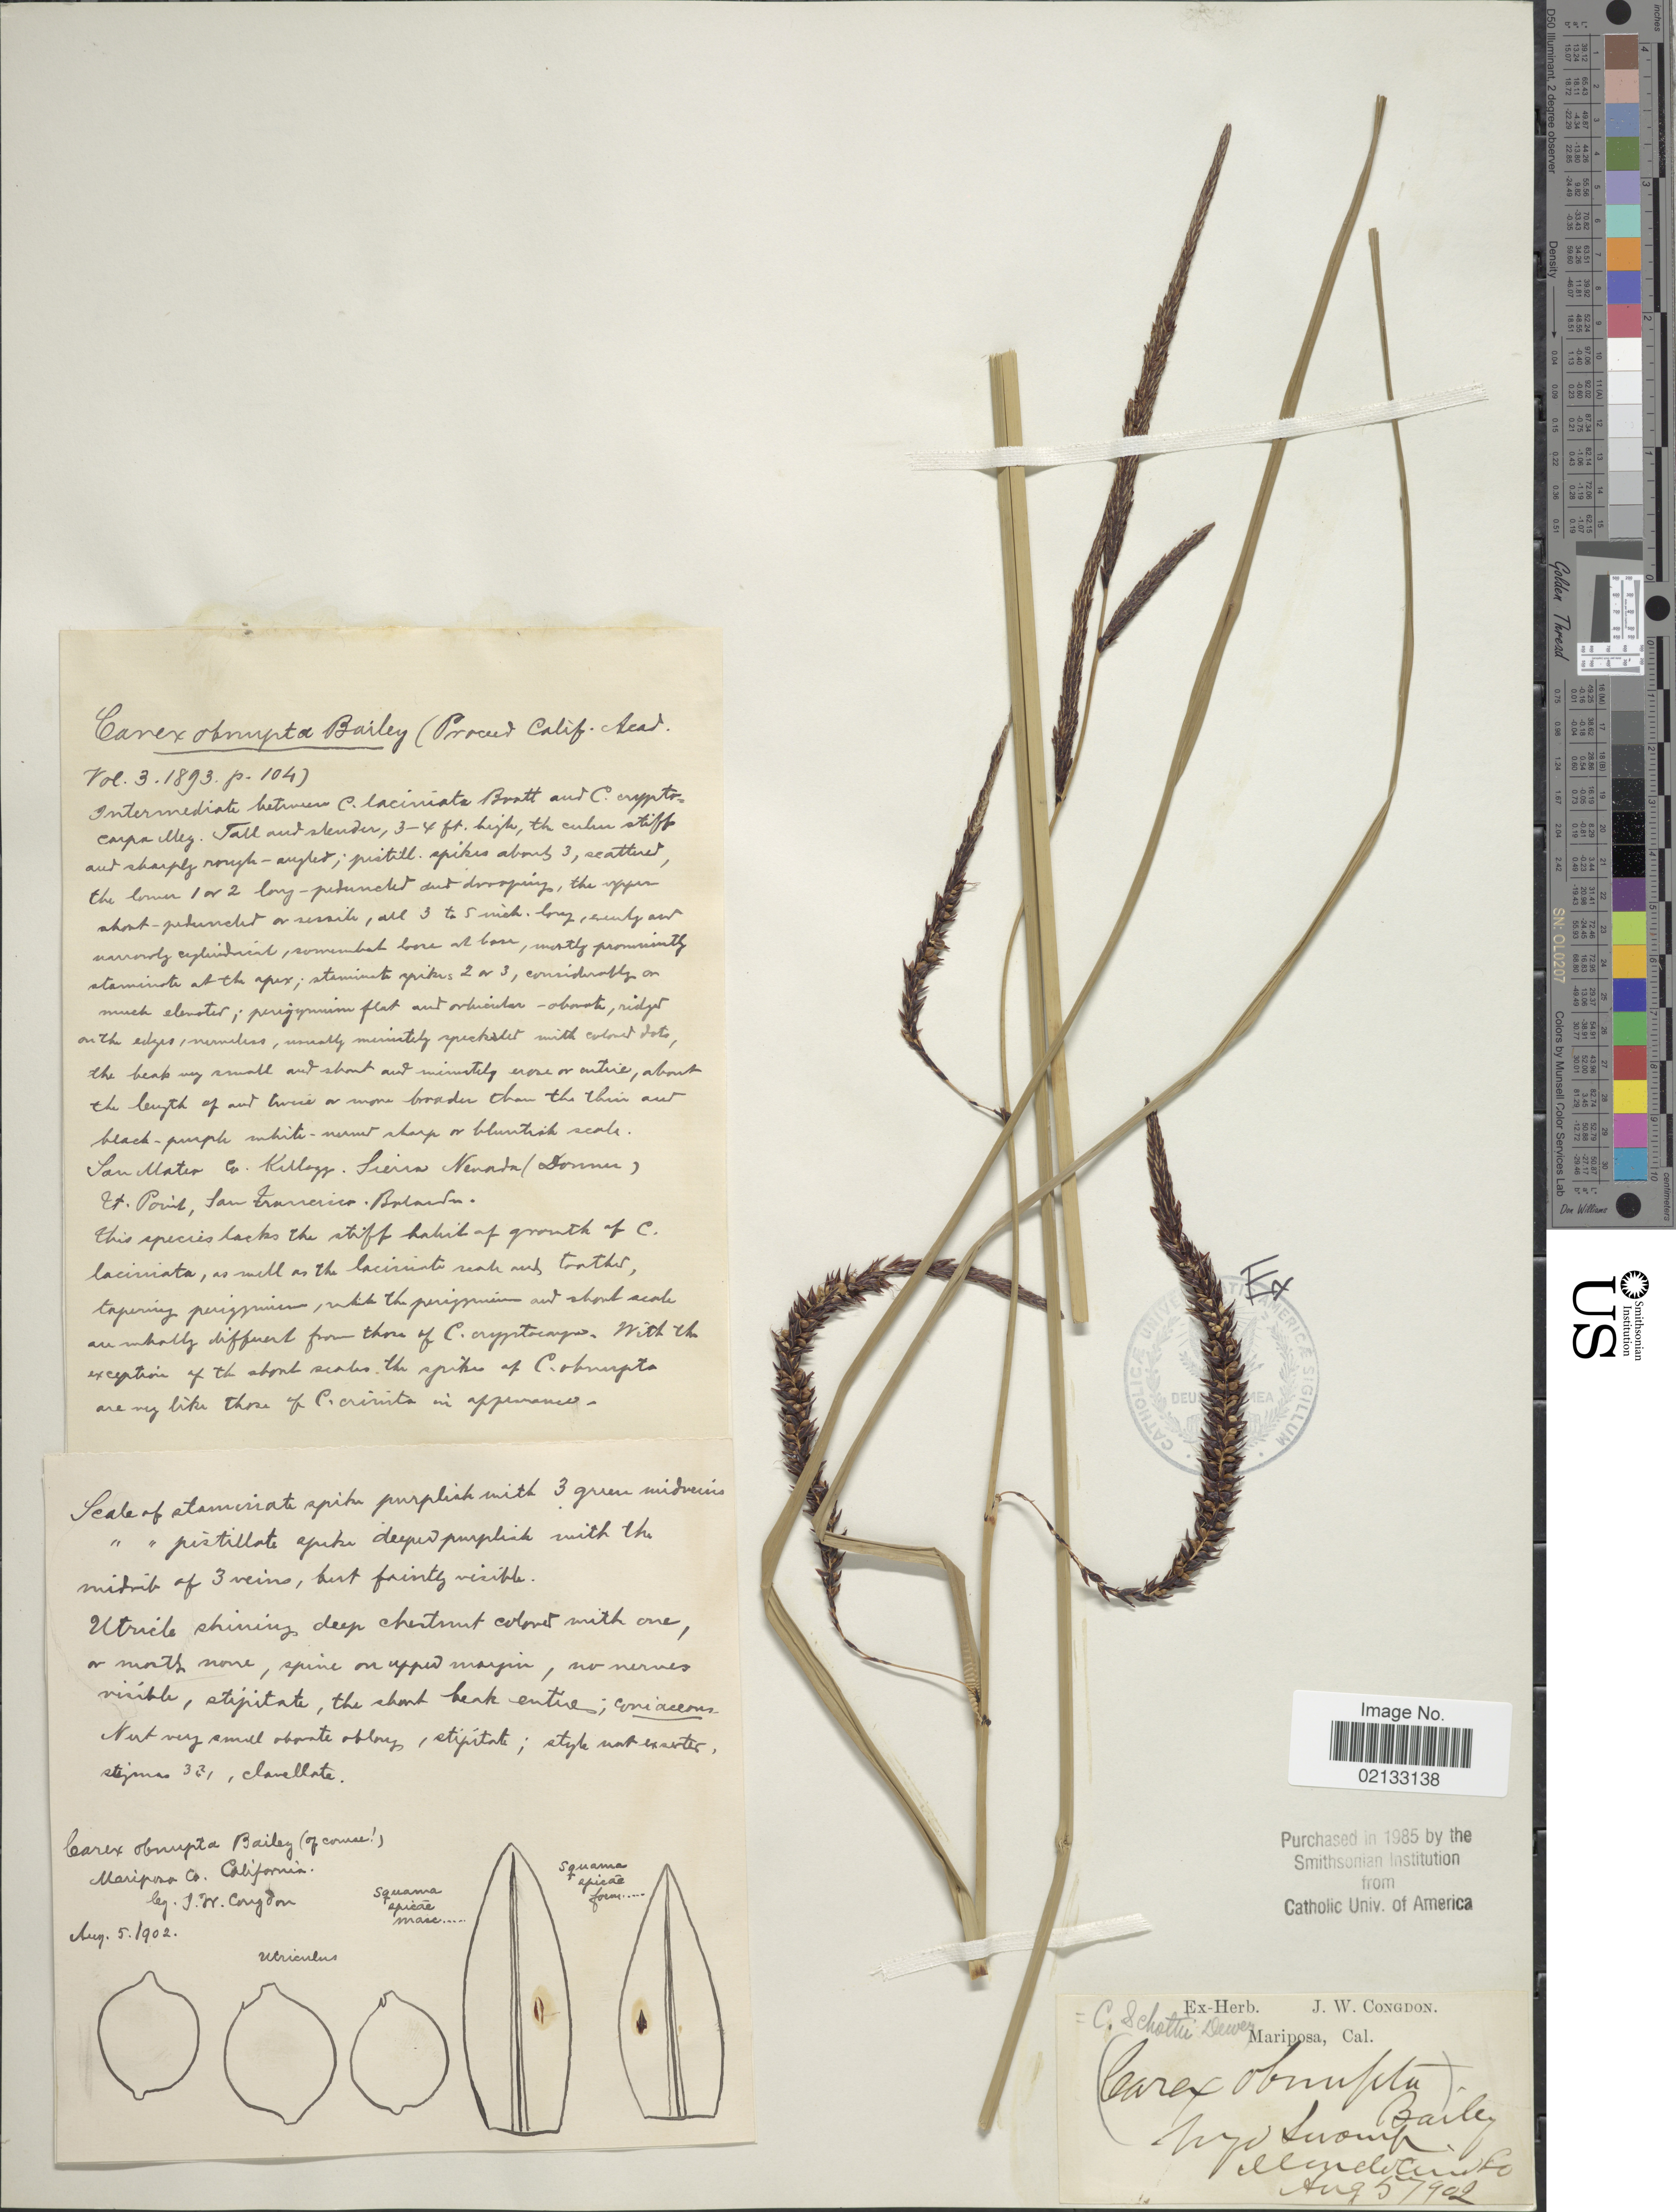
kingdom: Plantae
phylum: Tracheophyta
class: Liliopsida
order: Poales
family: Cyperaceae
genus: Carex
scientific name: Carex schottii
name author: Dewey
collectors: J. W. Congdon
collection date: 1902-08-05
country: United States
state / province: California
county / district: Mendocino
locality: Noyo swamp, Mendocino Co.